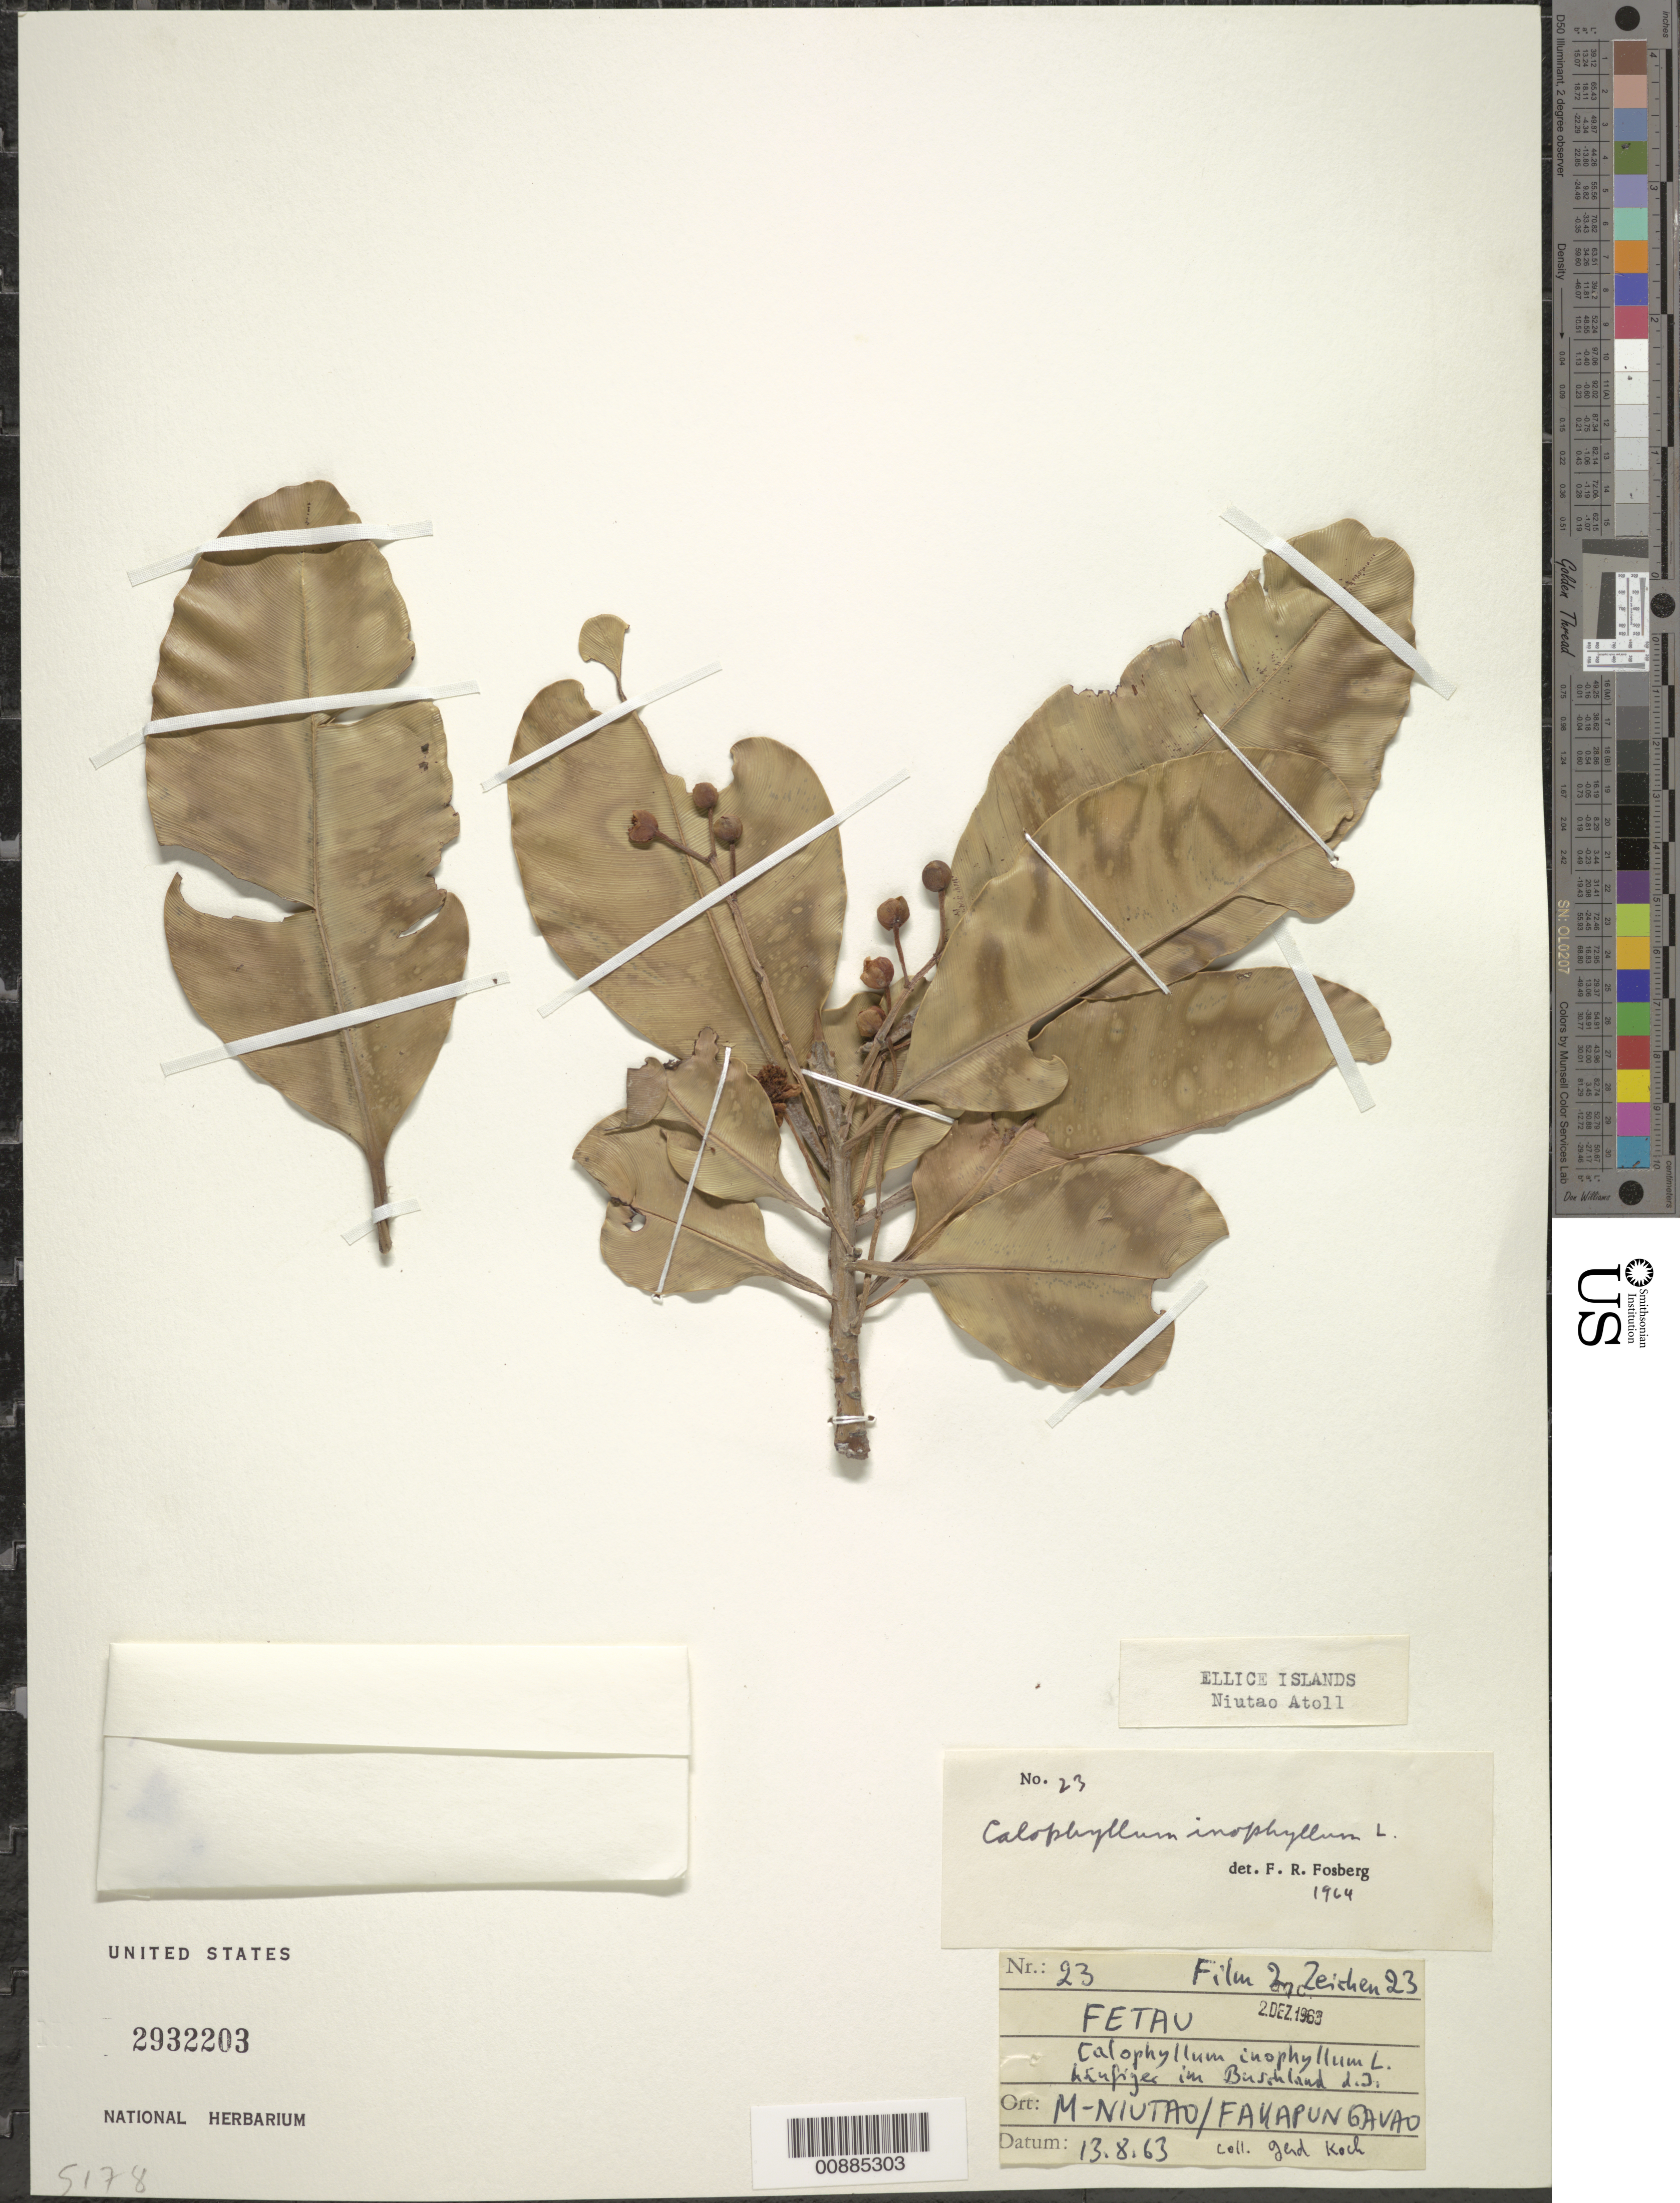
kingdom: Plantae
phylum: Tracheophyta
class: Magnoliopsida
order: Malpighiales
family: Calophyllaceae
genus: Calophyllum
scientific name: Calophyllum inophyllum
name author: L.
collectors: G. Koch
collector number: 23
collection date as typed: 13 Aug 1963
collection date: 1963-08-13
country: Tuvalu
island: Niutao Atoll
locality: Niutao Atoll.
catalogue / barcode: US 2932203